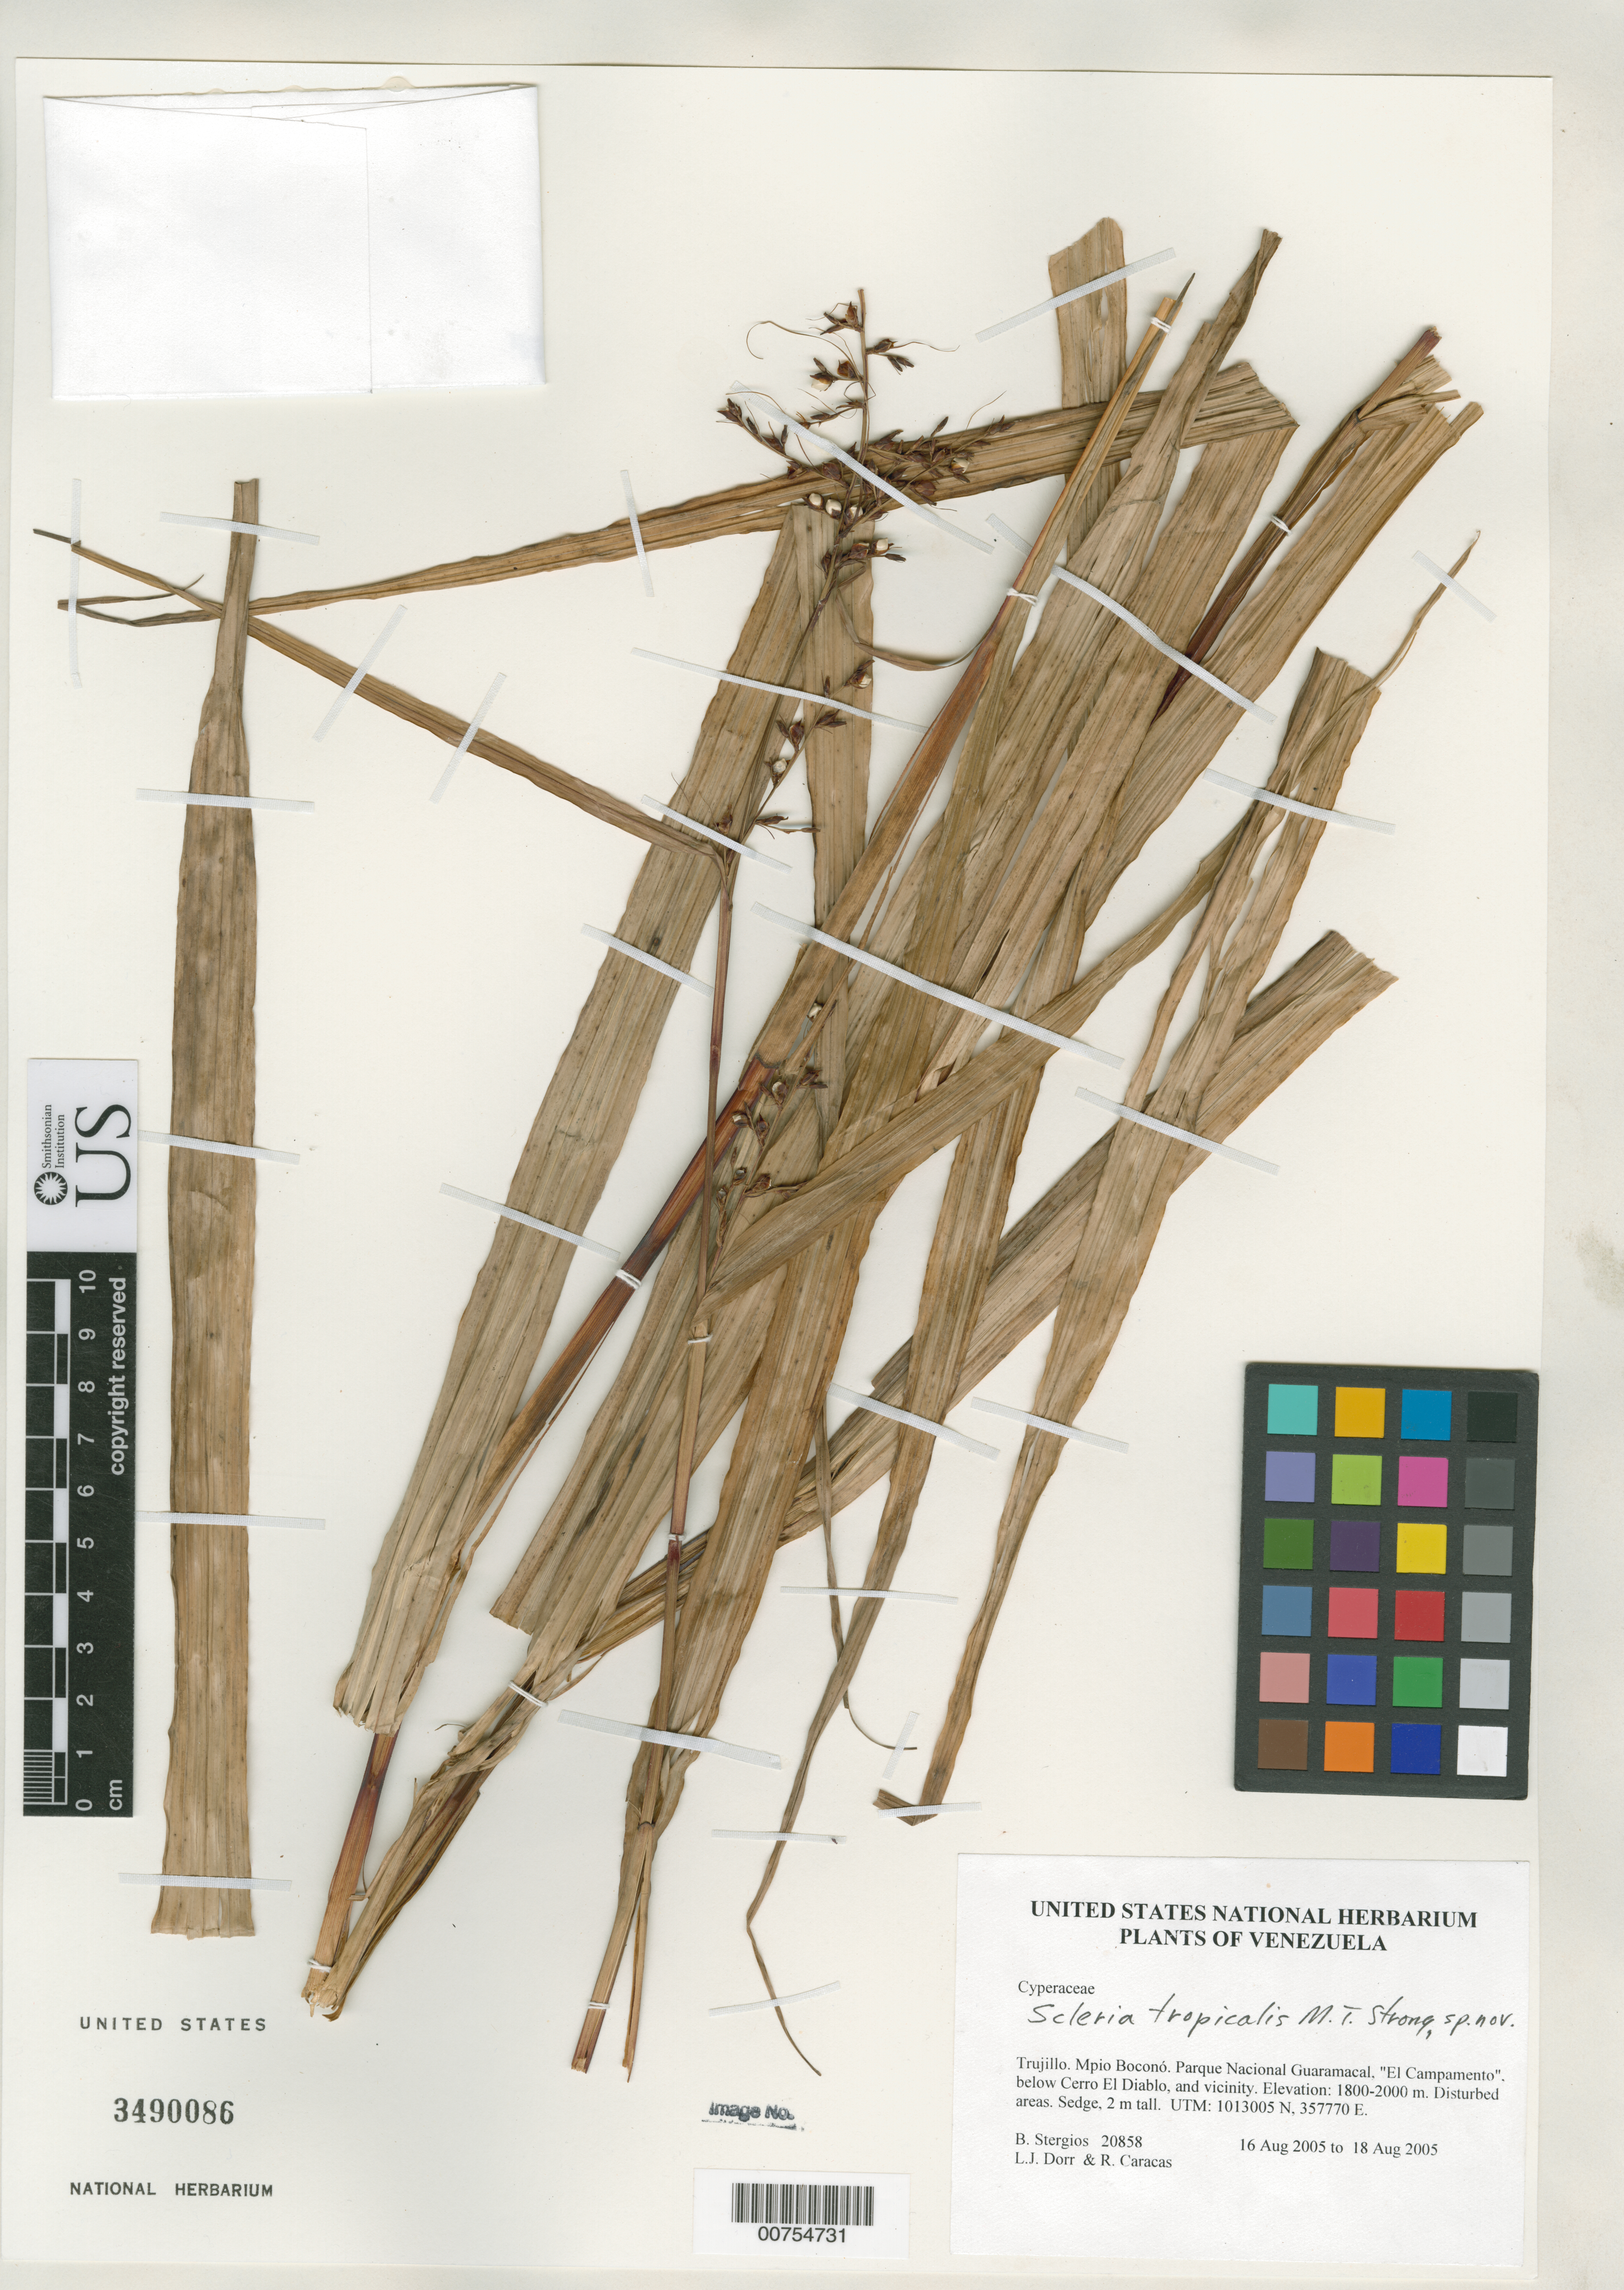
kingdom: Plantae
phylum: Tracheophyta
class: Liliopsida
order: Poales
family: Cyperaceae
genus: Scleria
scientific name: Scleria tropicalis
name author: M.T. Strong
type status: Isotype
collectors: B. G. Stergios, L. J. Dorr & R. Caracas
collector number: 20858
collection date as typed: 16 Aug 2005 to 18 Aug 2005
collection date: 2005-08-16/2005-08-18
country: Venezuela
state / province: Trujillo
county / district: Boconó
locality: Parque Nacional Guaramacal, "El Campamento", below Cerro El Diablo, and vicinity.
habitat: Disturbed areas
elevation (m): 1800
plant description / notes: PORT, US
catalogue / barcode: US 3490086